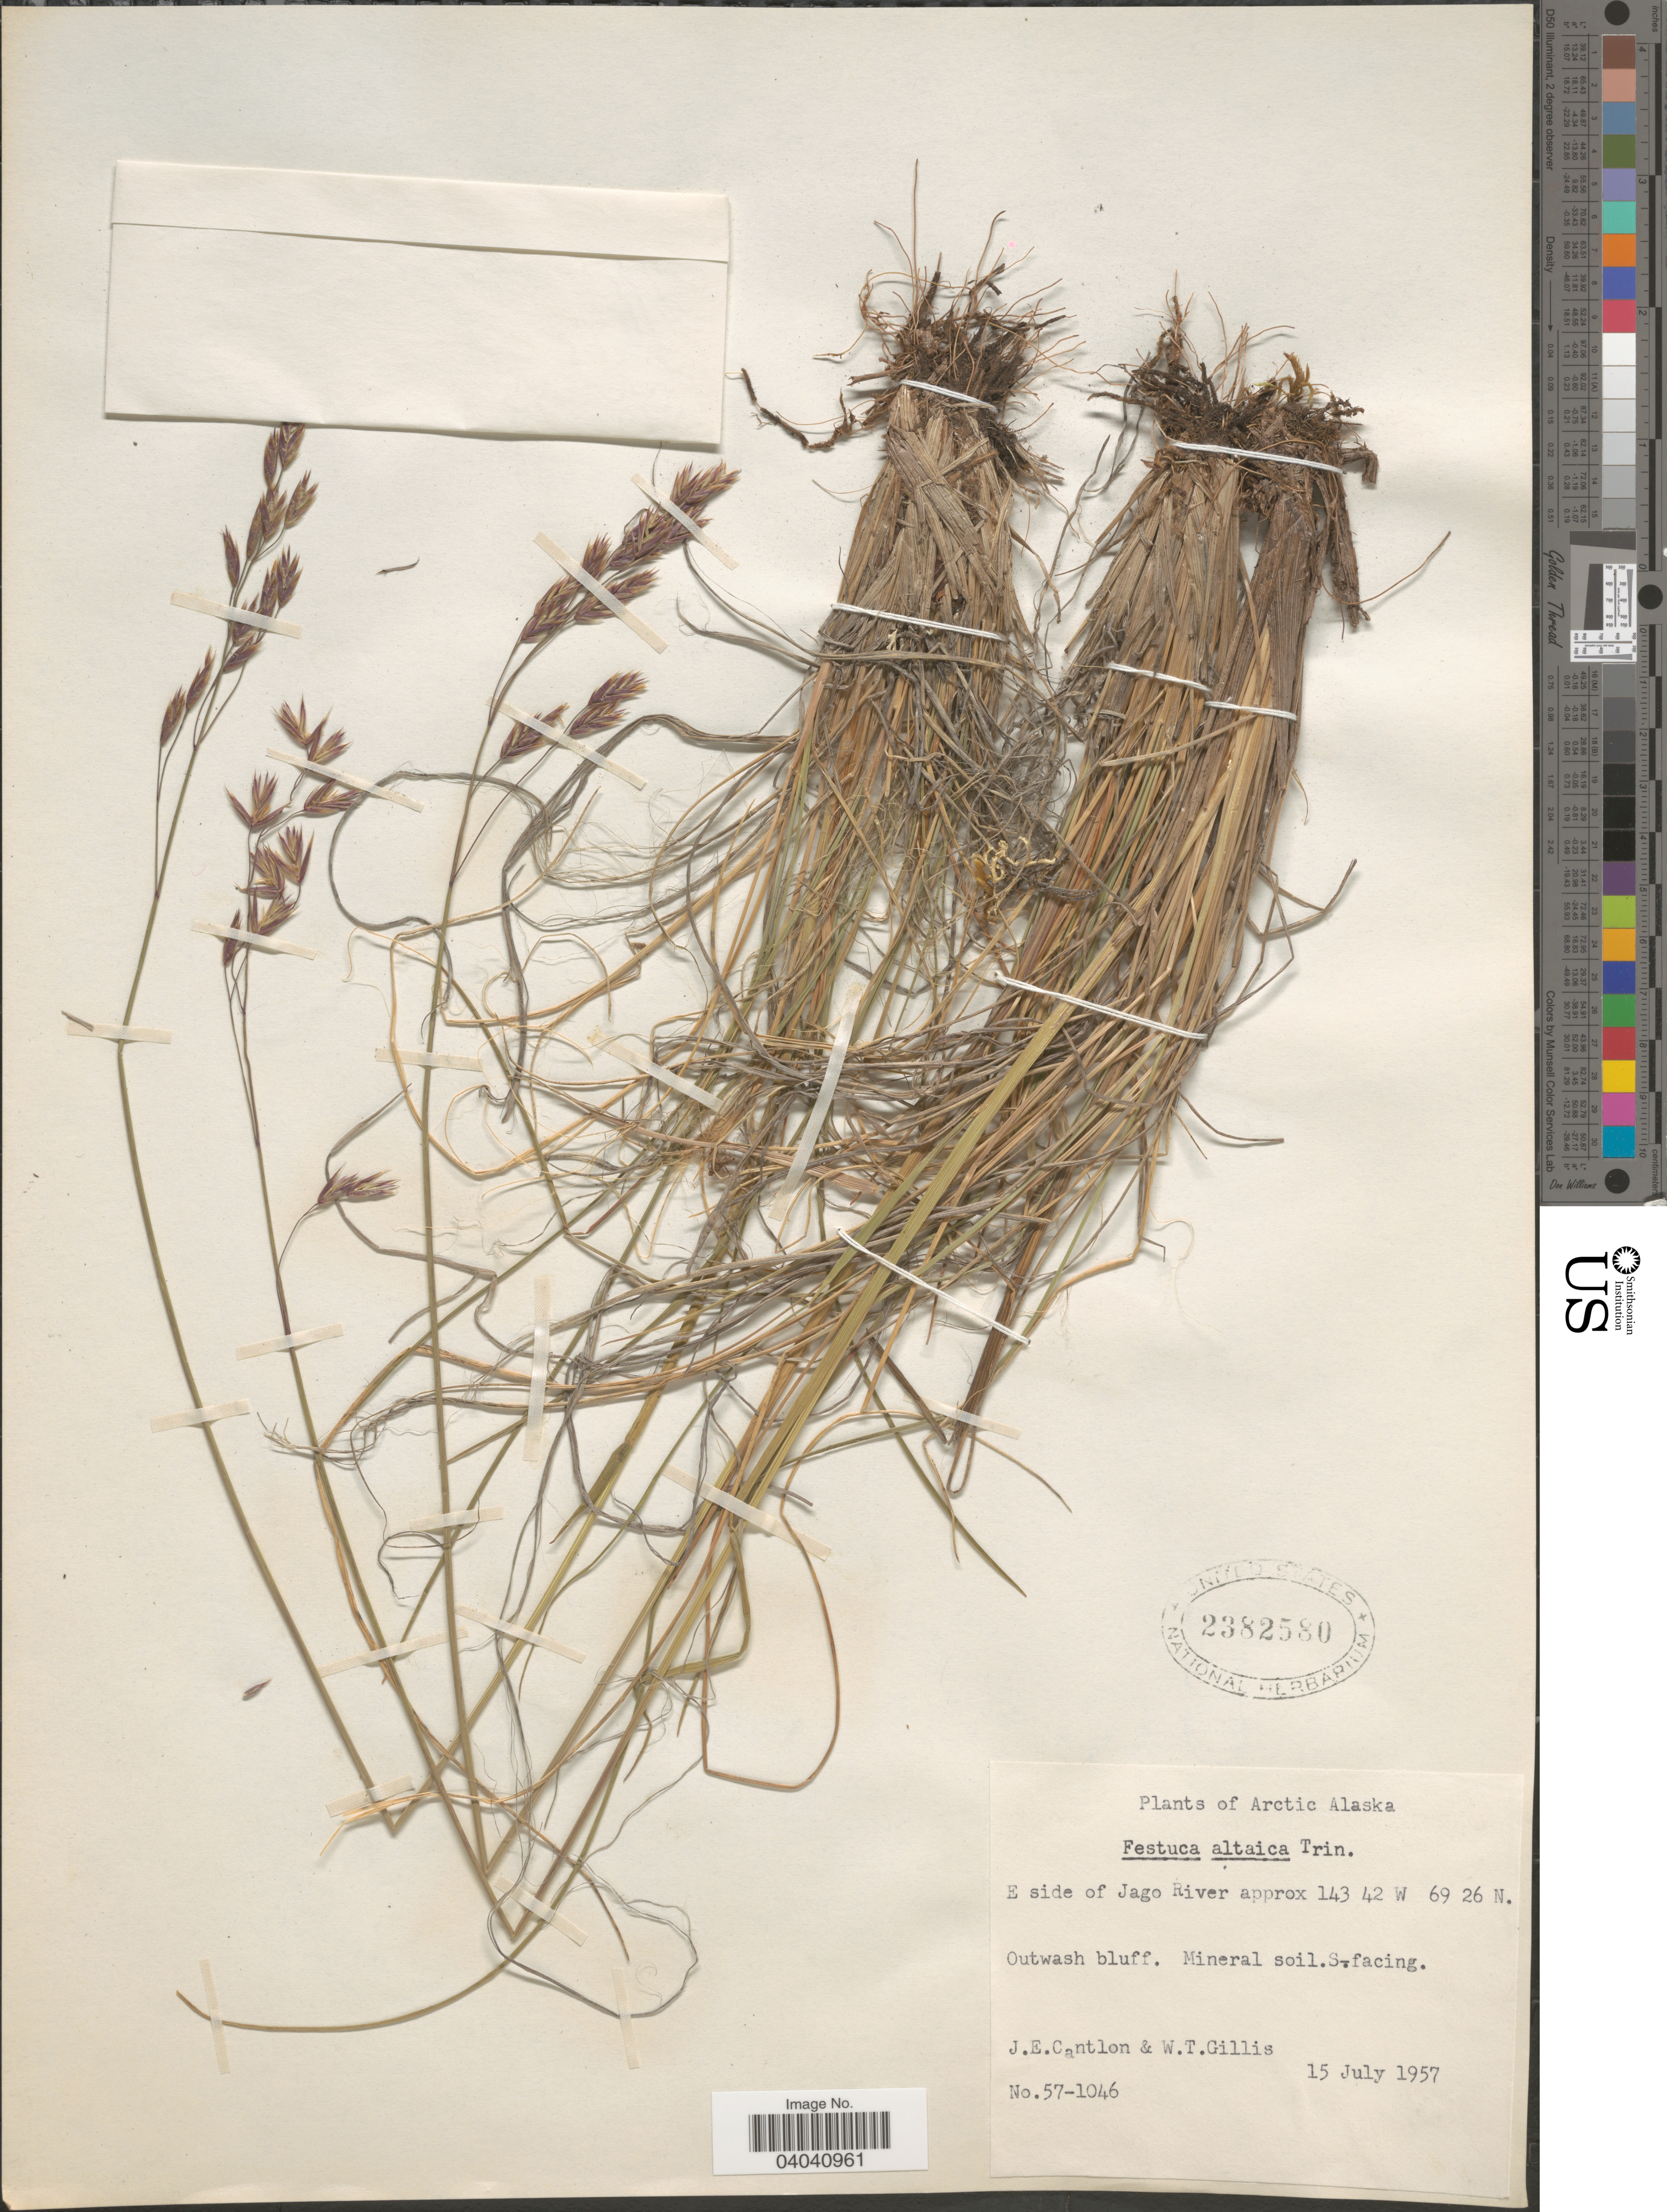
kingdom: Plantae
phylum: Tracheophyta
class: Liliopsida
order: Poales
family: Poaceae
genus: Festuca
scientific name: Festuca altaica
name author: Trin.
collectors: J. Cantlon & W. T. Gillis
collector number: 57-1046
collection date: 1957-07-15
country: United States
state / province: Alaska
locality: Arctic Alaska. E side of Jago River. Outwash bluff. Mineral soil, S-facing.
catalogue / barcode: US 2382580